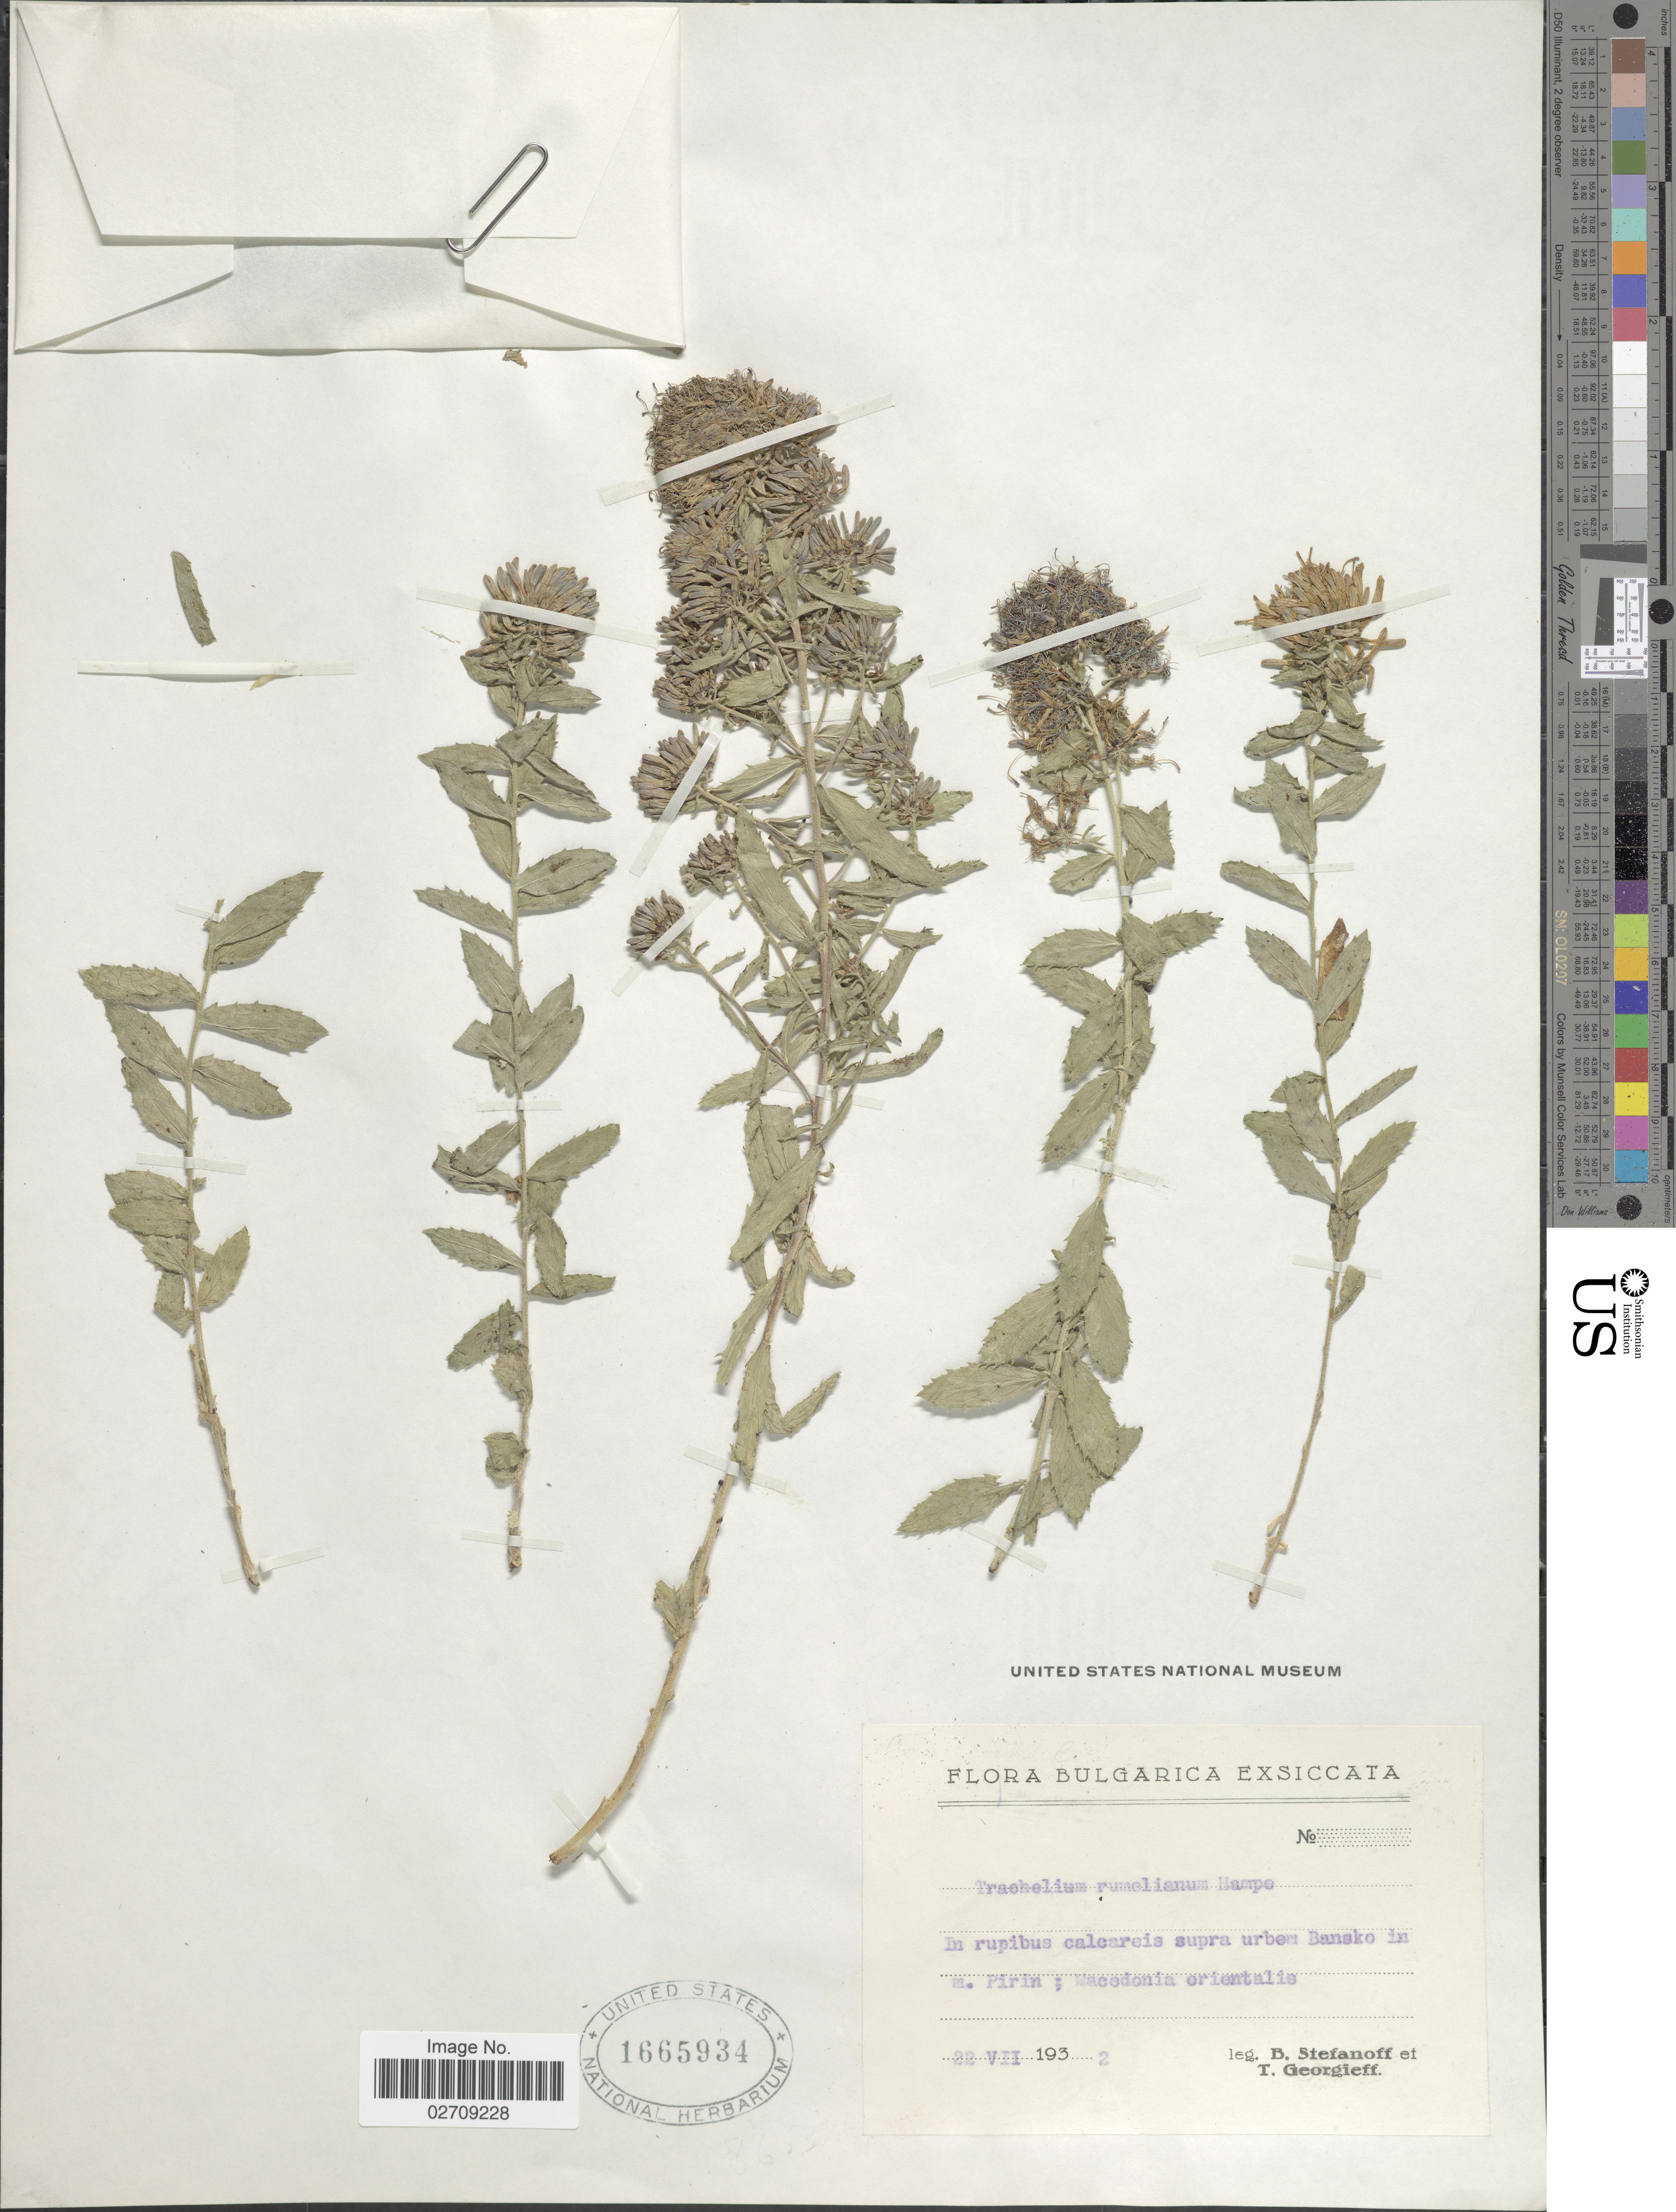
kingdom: Plantae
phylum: Tracheophyta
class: Magnoliopsida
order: Asterales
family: Campanulaceae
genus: Trachelium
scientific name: Trachelium rumelianum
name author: Hampe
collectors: B. Stefanoff & T. Georgieff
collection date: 1932-07-23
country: Bulgaria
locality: In rupibus calcareis supra urbem Bansko in m. Pirin; Macedonia orientalis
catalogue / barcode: US 1665934